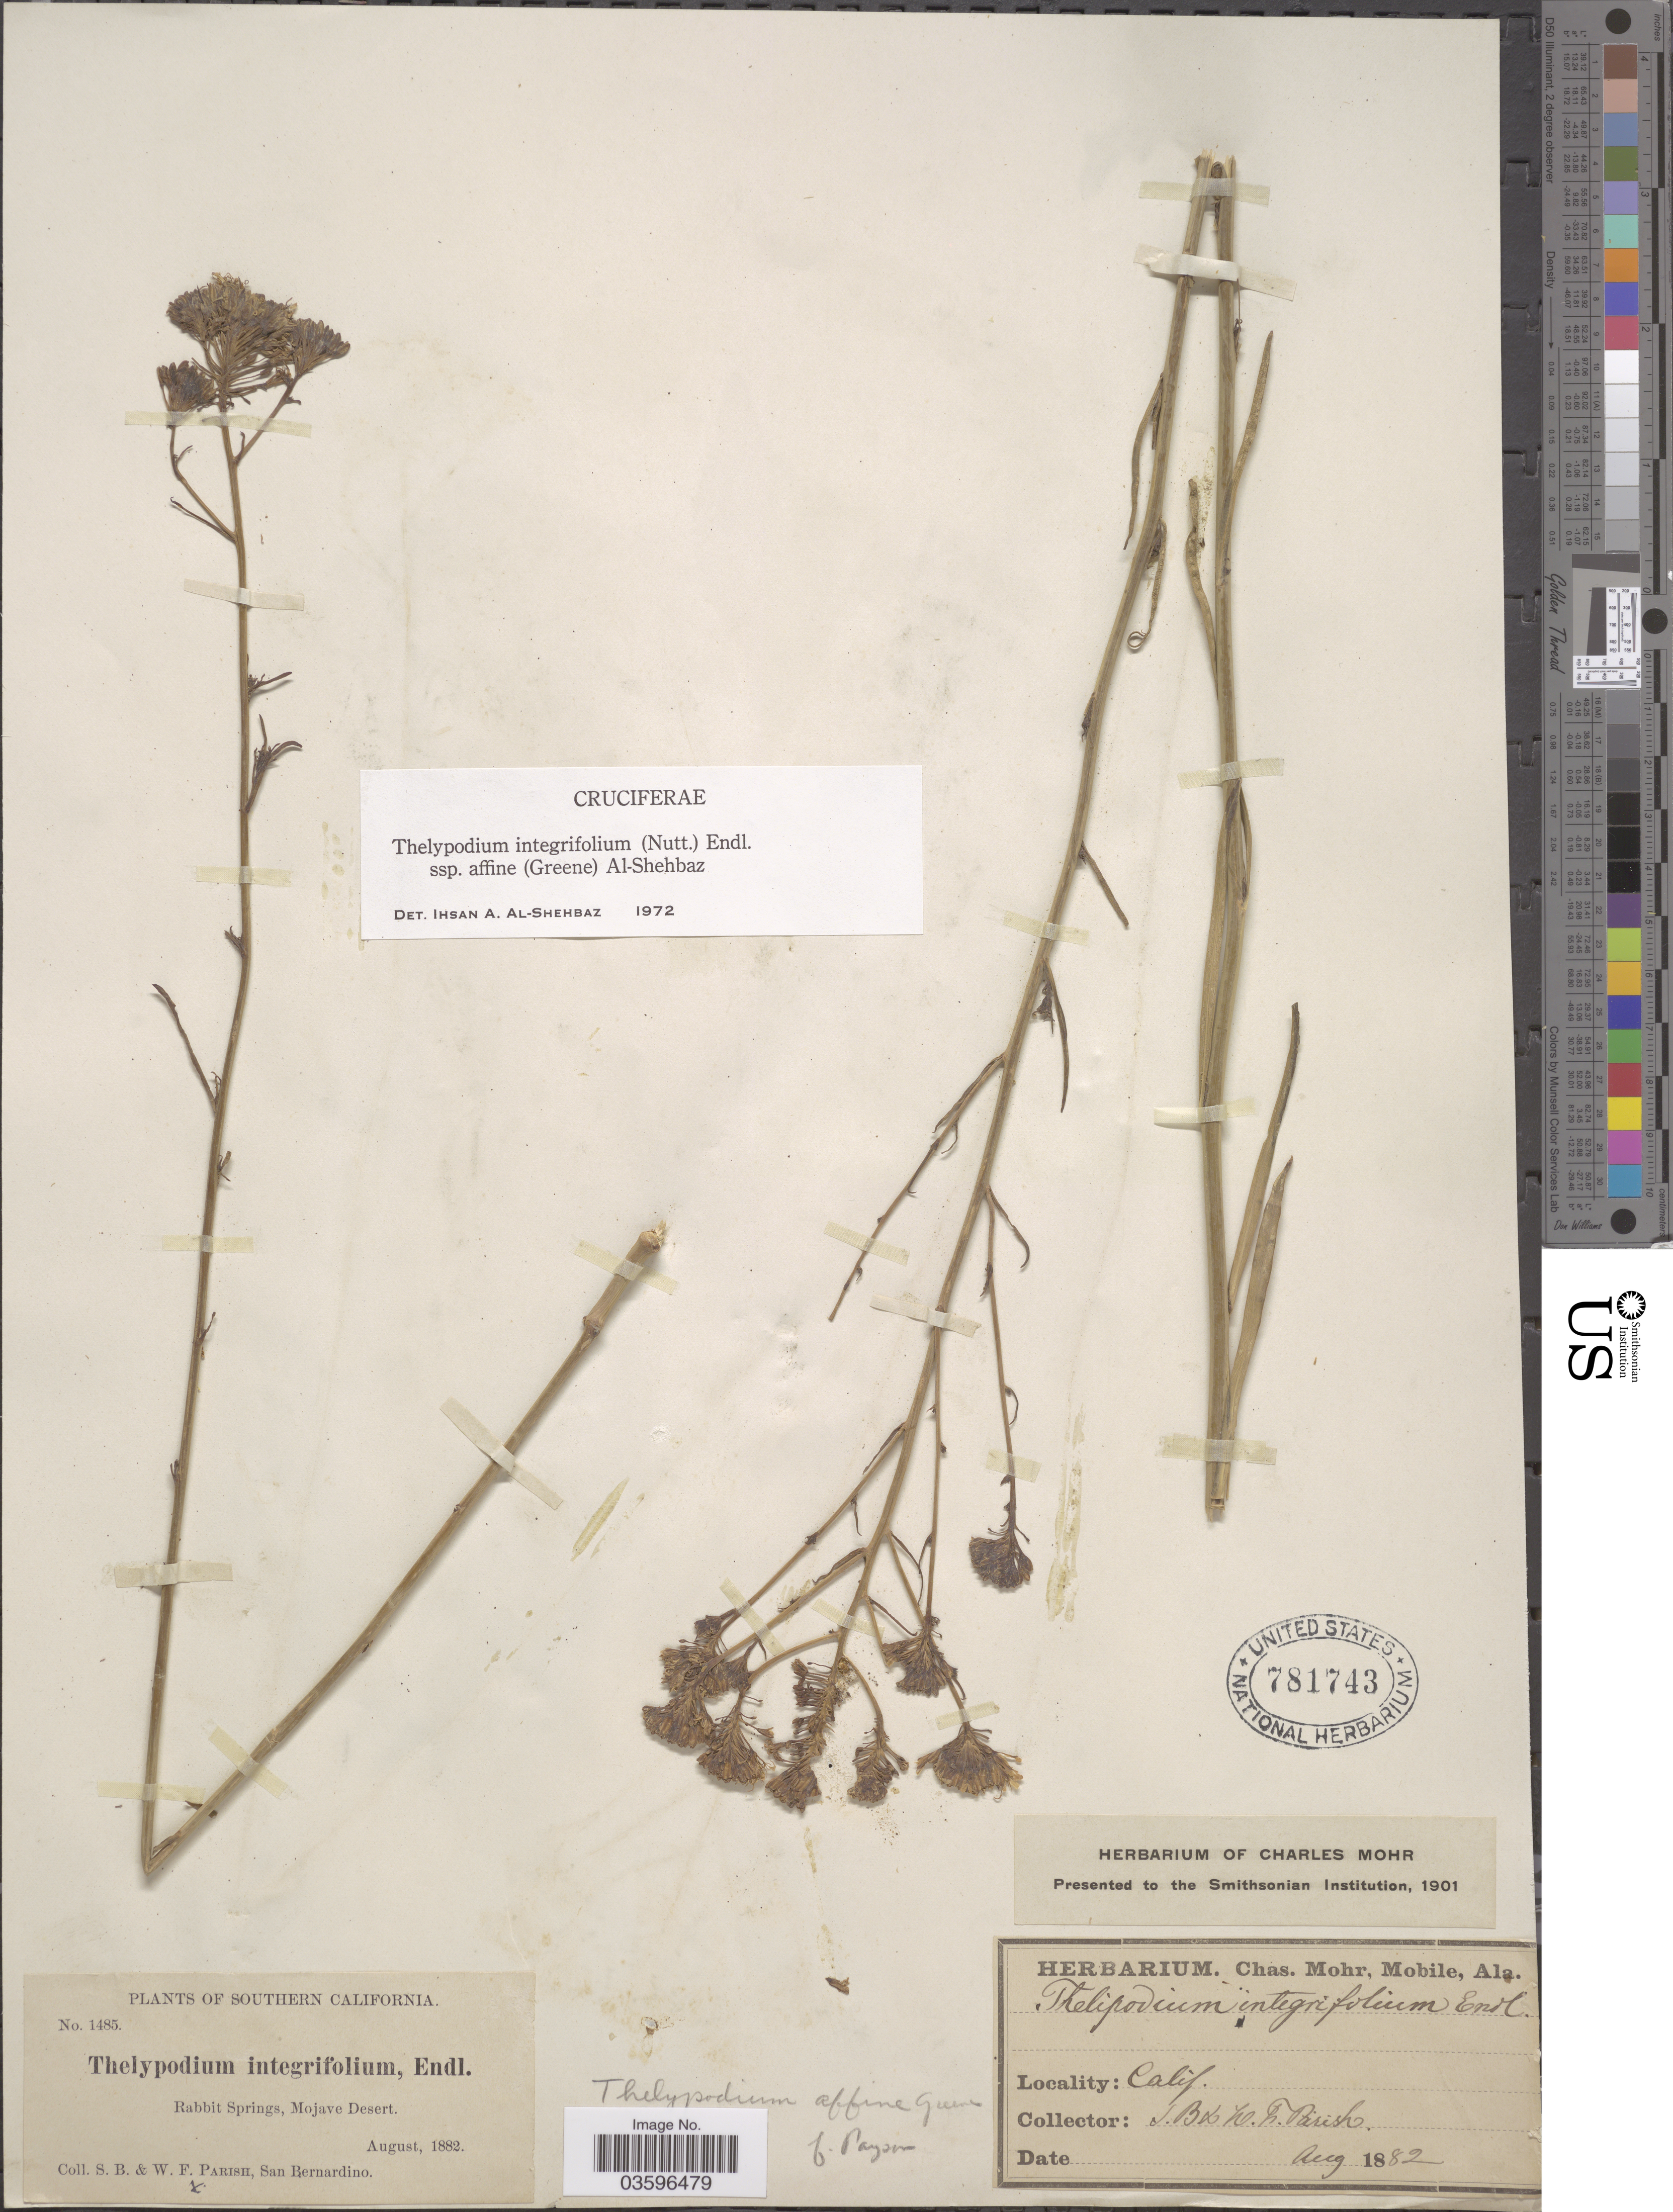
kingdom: Plantae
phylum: Tracheophyta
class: Magnoliopsida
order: Brassicales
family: Brassicaceae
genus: Thelypodium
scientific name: Thelypodium integrifolium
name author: (Nutt.) Endl.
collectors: S. B. Parish & W. F. Parish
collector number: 1485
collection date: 1882-08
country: United States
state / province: California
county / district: San Bernardino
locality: Southern California. Rabbit Springs, Mojave Desert.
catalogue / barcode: US 781743